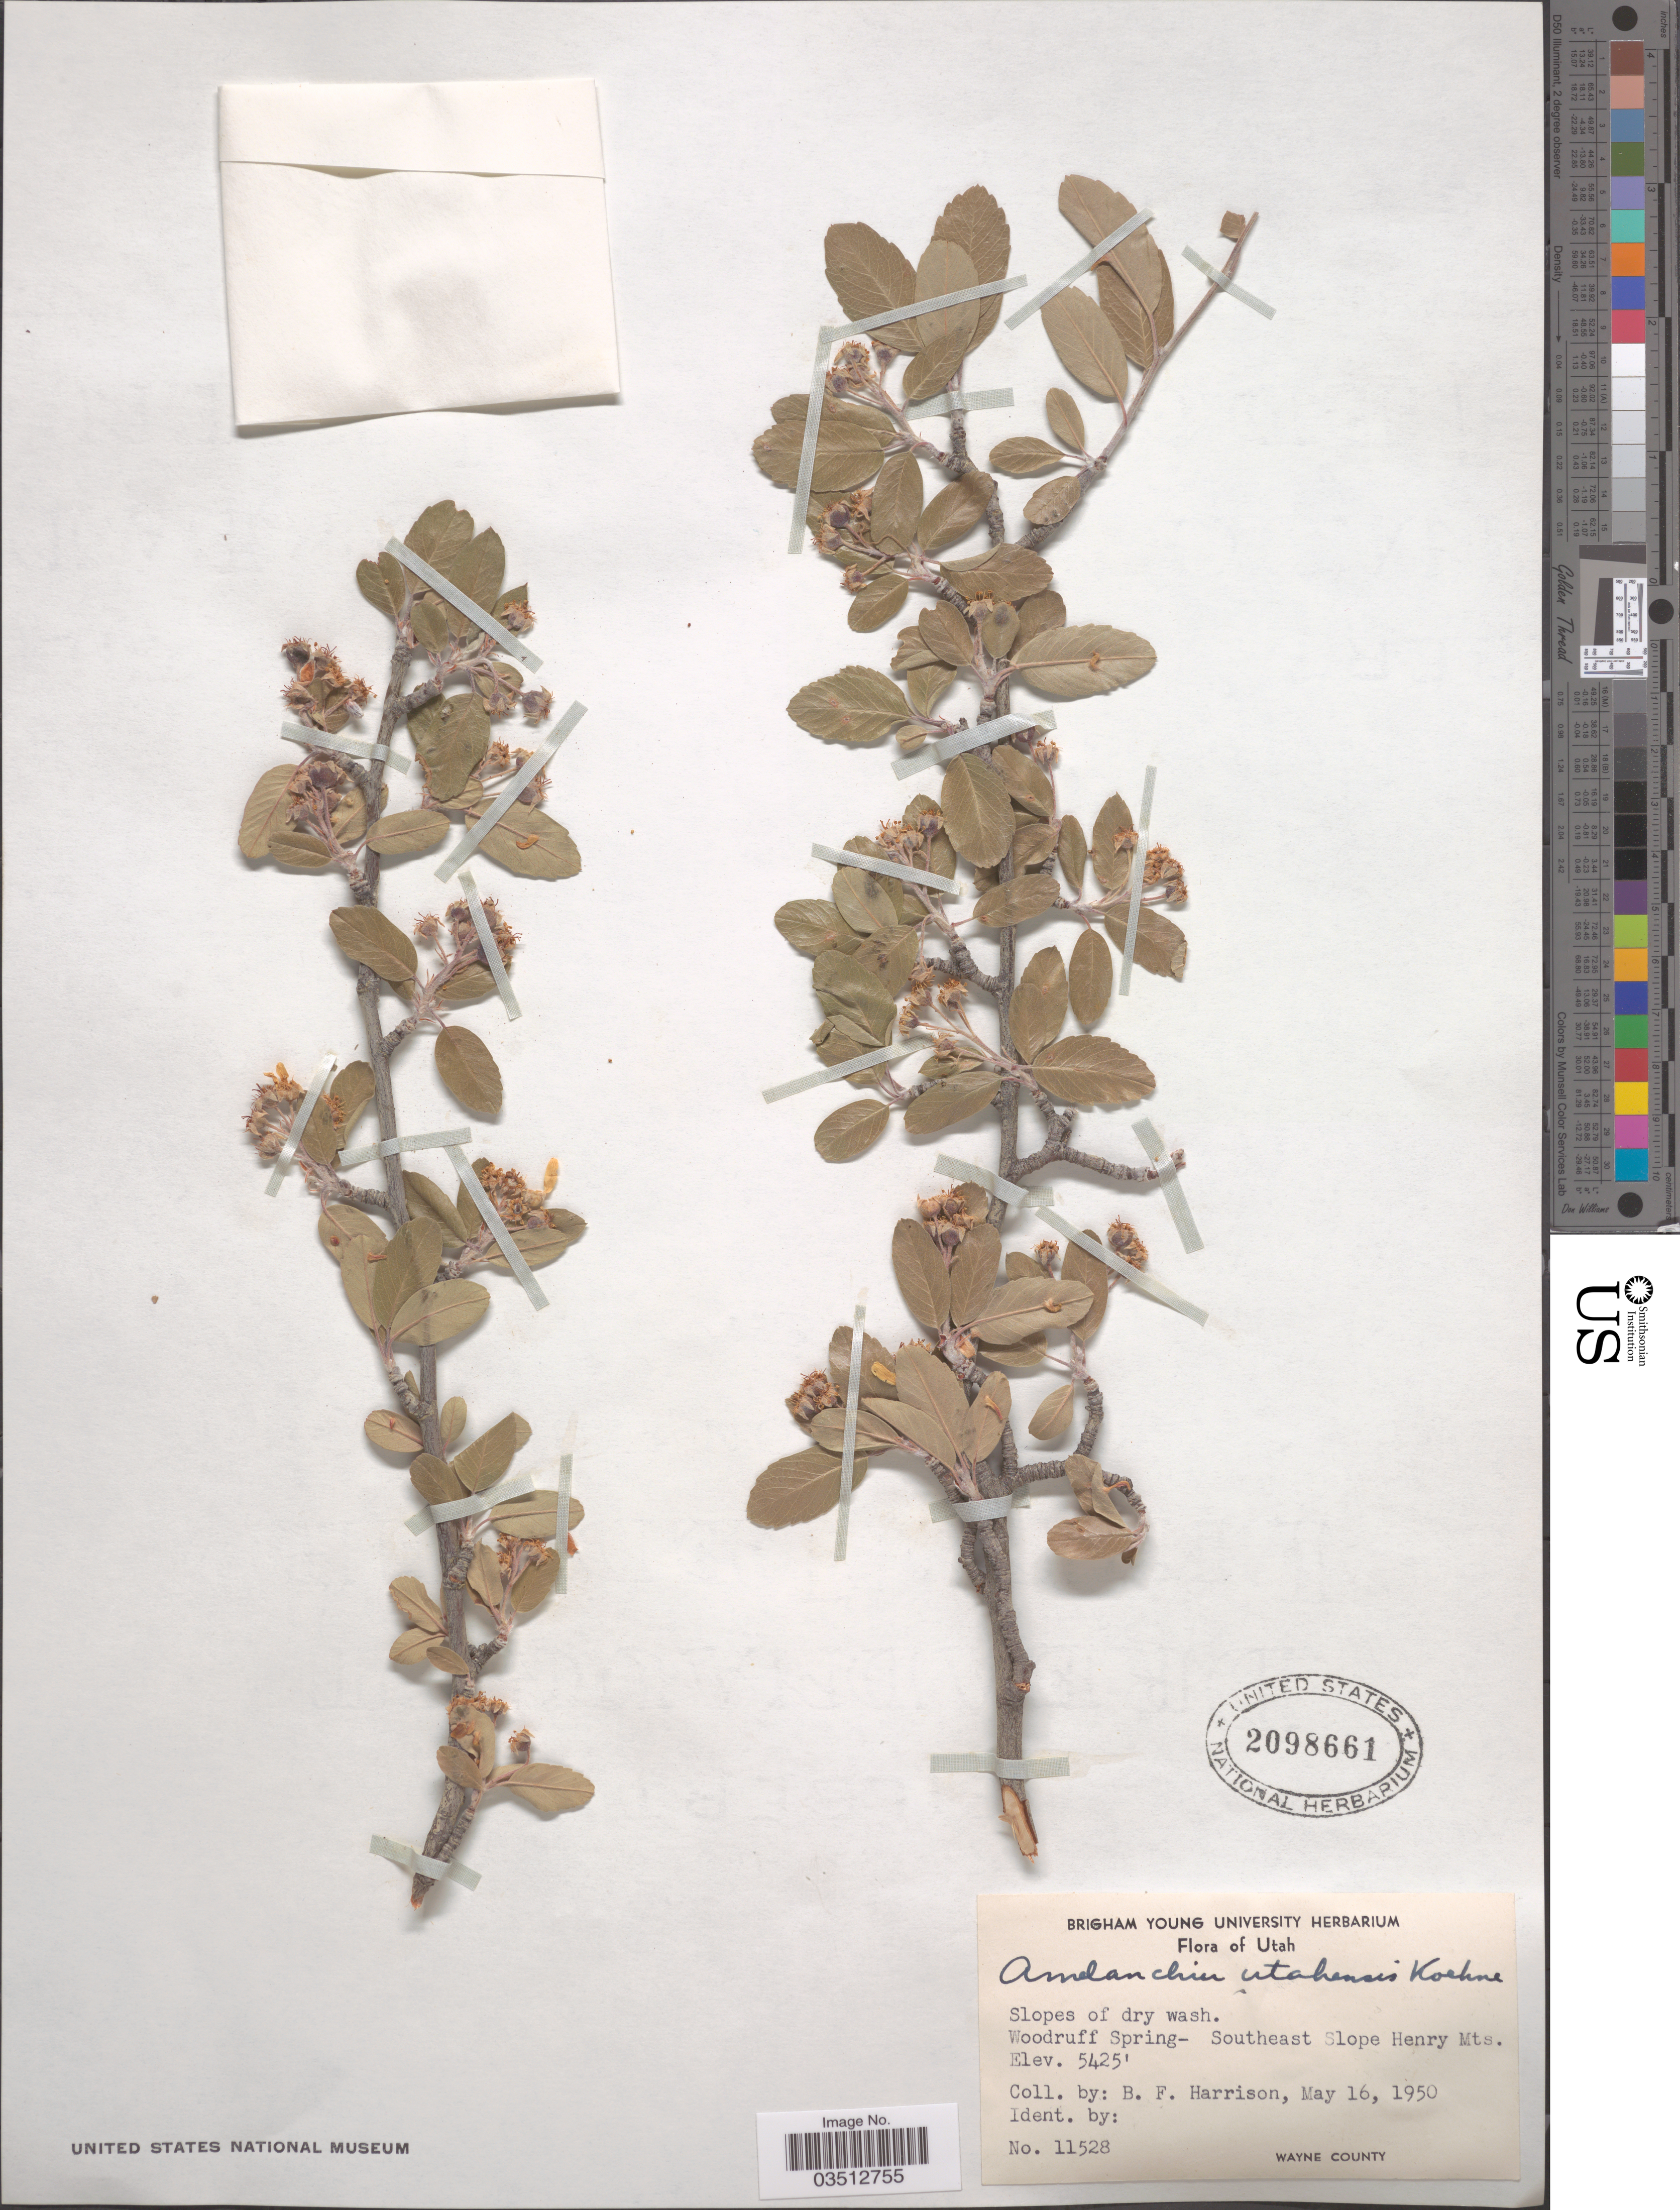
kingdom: Plantae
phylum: Tracheophyta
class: Magnoliopsida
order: Rosales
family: Rosaceae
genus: Amelanchier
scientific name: Amelanchier utahensis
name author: Koehne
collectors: B. F. Harrison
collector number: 11528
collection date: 1950-05-16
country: United States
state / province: Utah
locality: Woodruff Spring - Southeast Slope Henry Mts. Wayne County.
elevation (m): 1654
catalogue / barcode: US 2098661